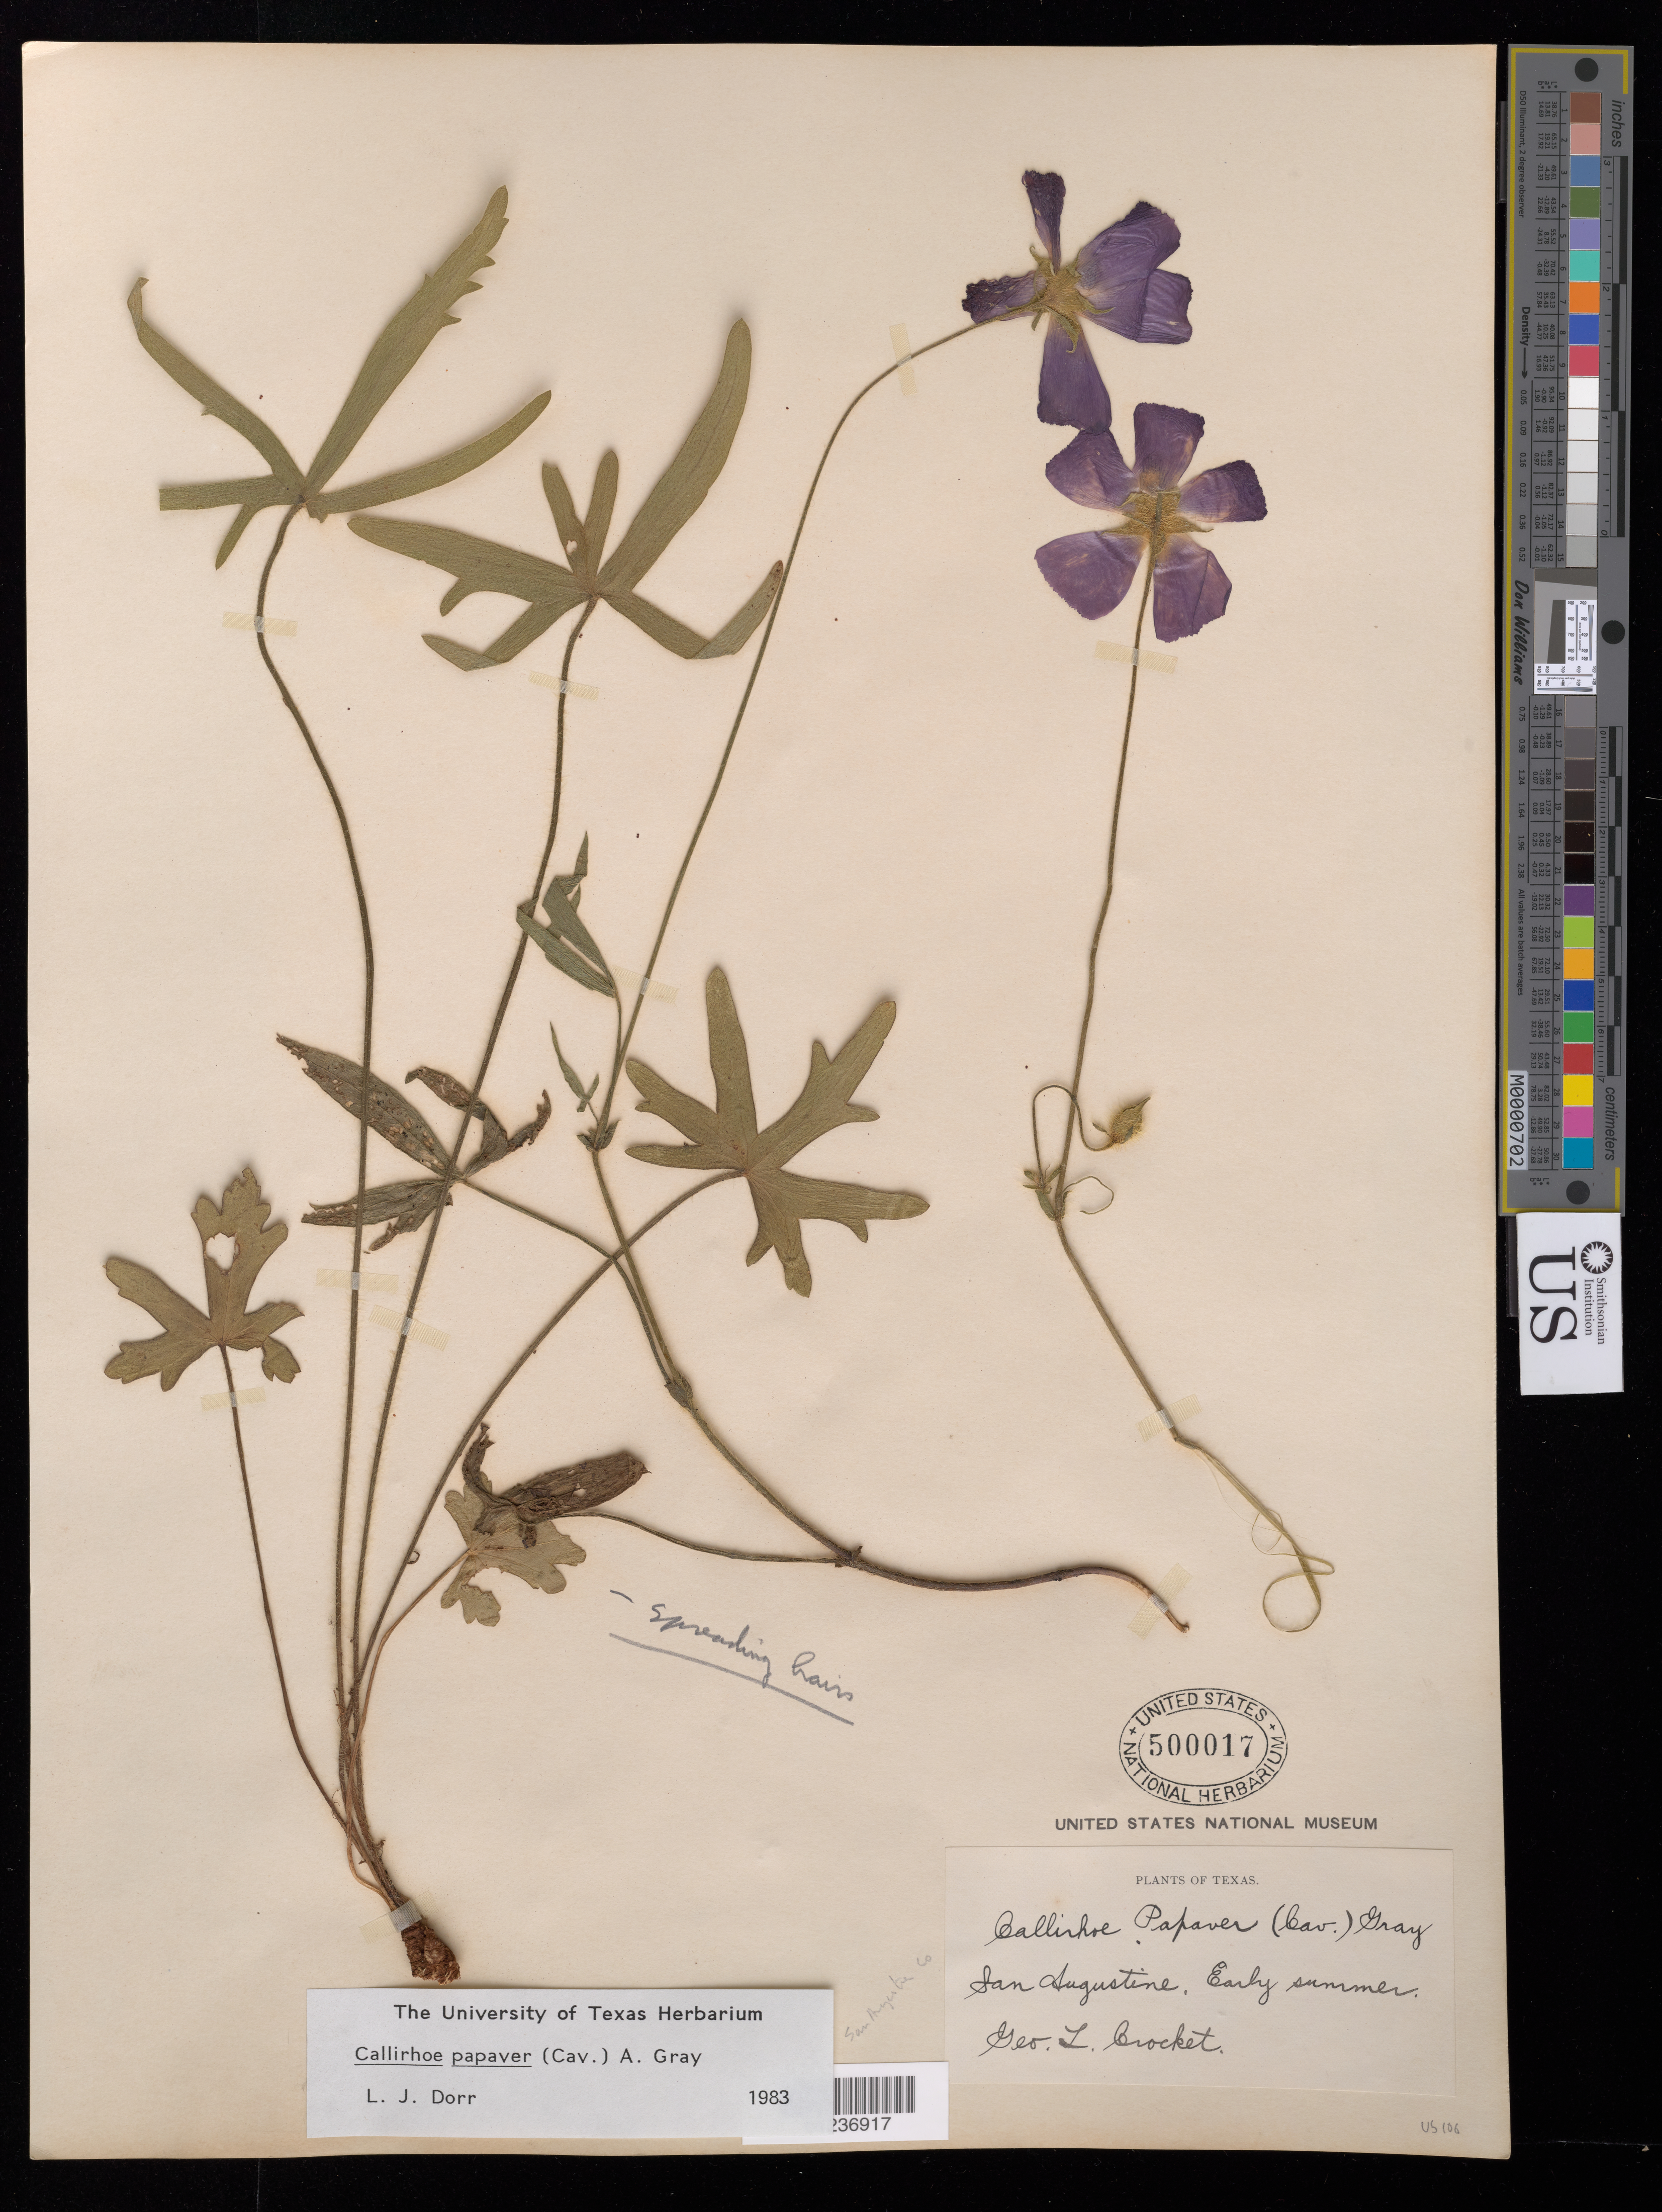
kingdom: Plantae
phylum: Tracheophyta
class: Magnoliopsida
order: Malvales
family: Malvaceae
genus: Callirhoe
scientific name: Callirhoe papaver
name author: (Cav.) A. Gray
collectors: G. Crocket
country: United States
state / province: Texas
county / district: San Augustine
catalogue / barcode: US 500017